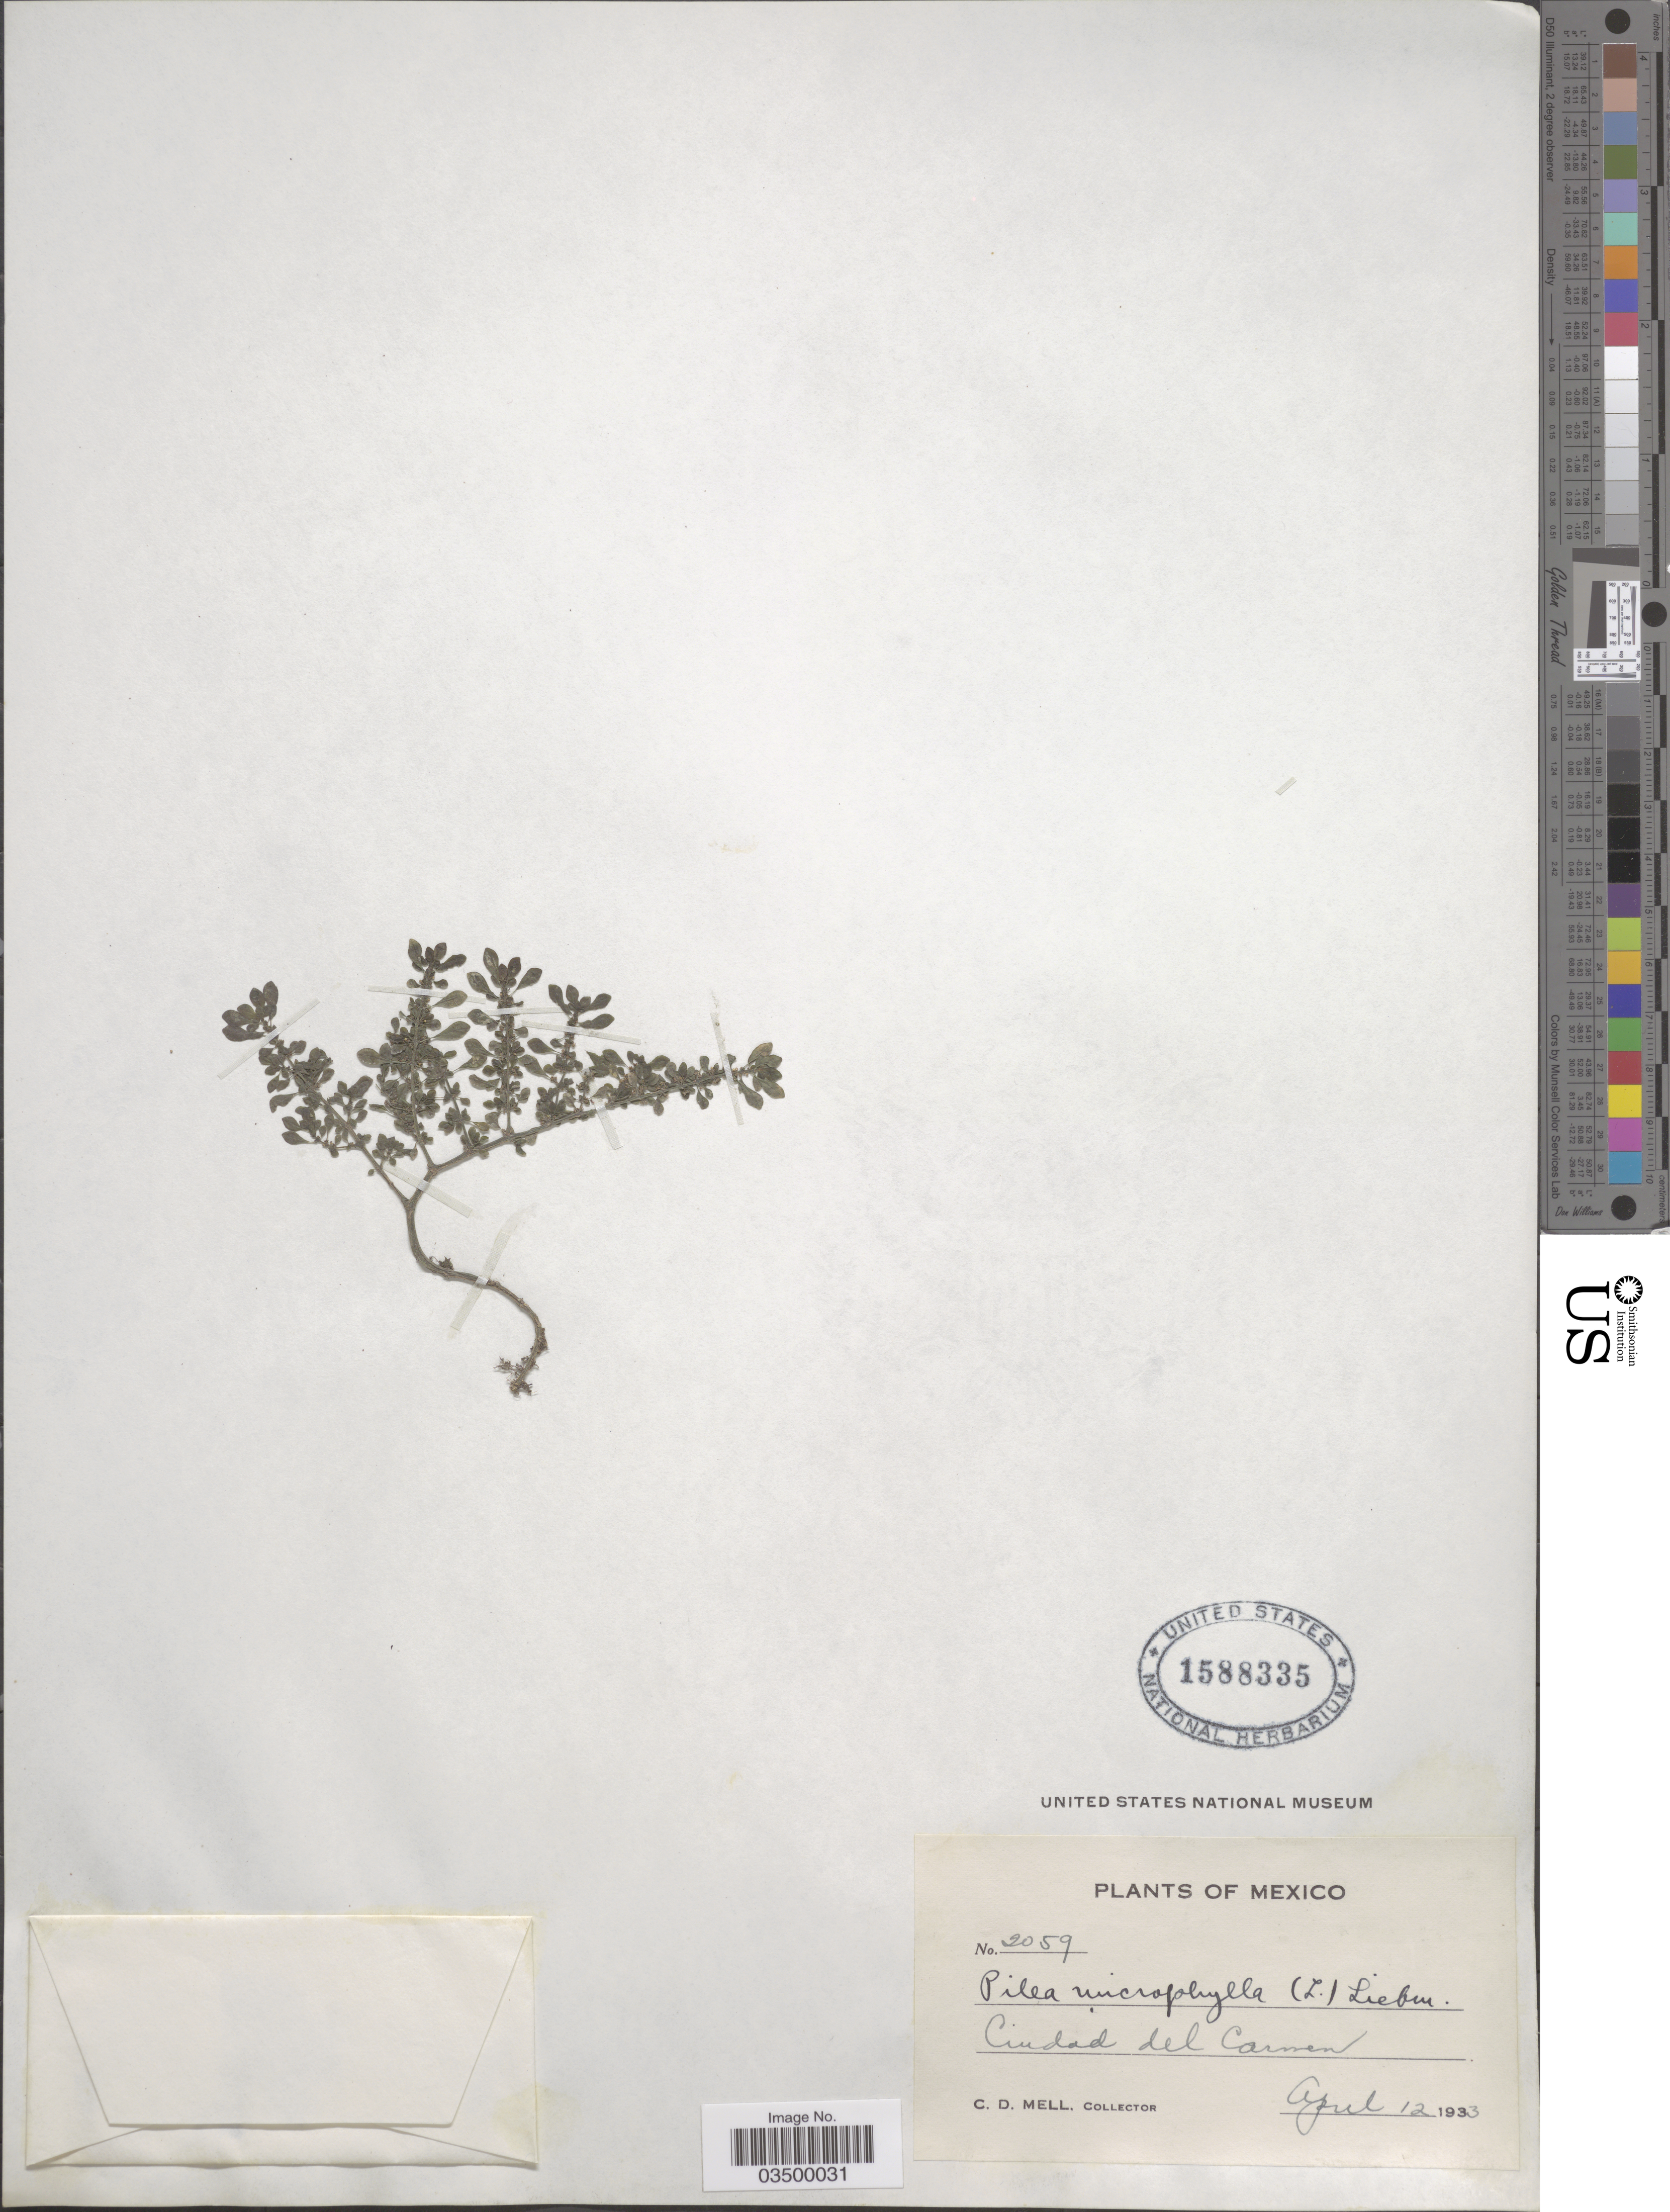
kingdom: Plantae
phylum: Tracheophyta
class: Magnoliopsida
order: Rosales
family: Urticaceae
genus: Pilea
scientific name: Pilea microphylla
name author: (L.) Liebm.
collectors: C. D. Mell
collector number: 2059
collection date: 1933-04-12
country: Mexico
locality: Ciudad del Carmen.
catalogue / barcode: US 1588335